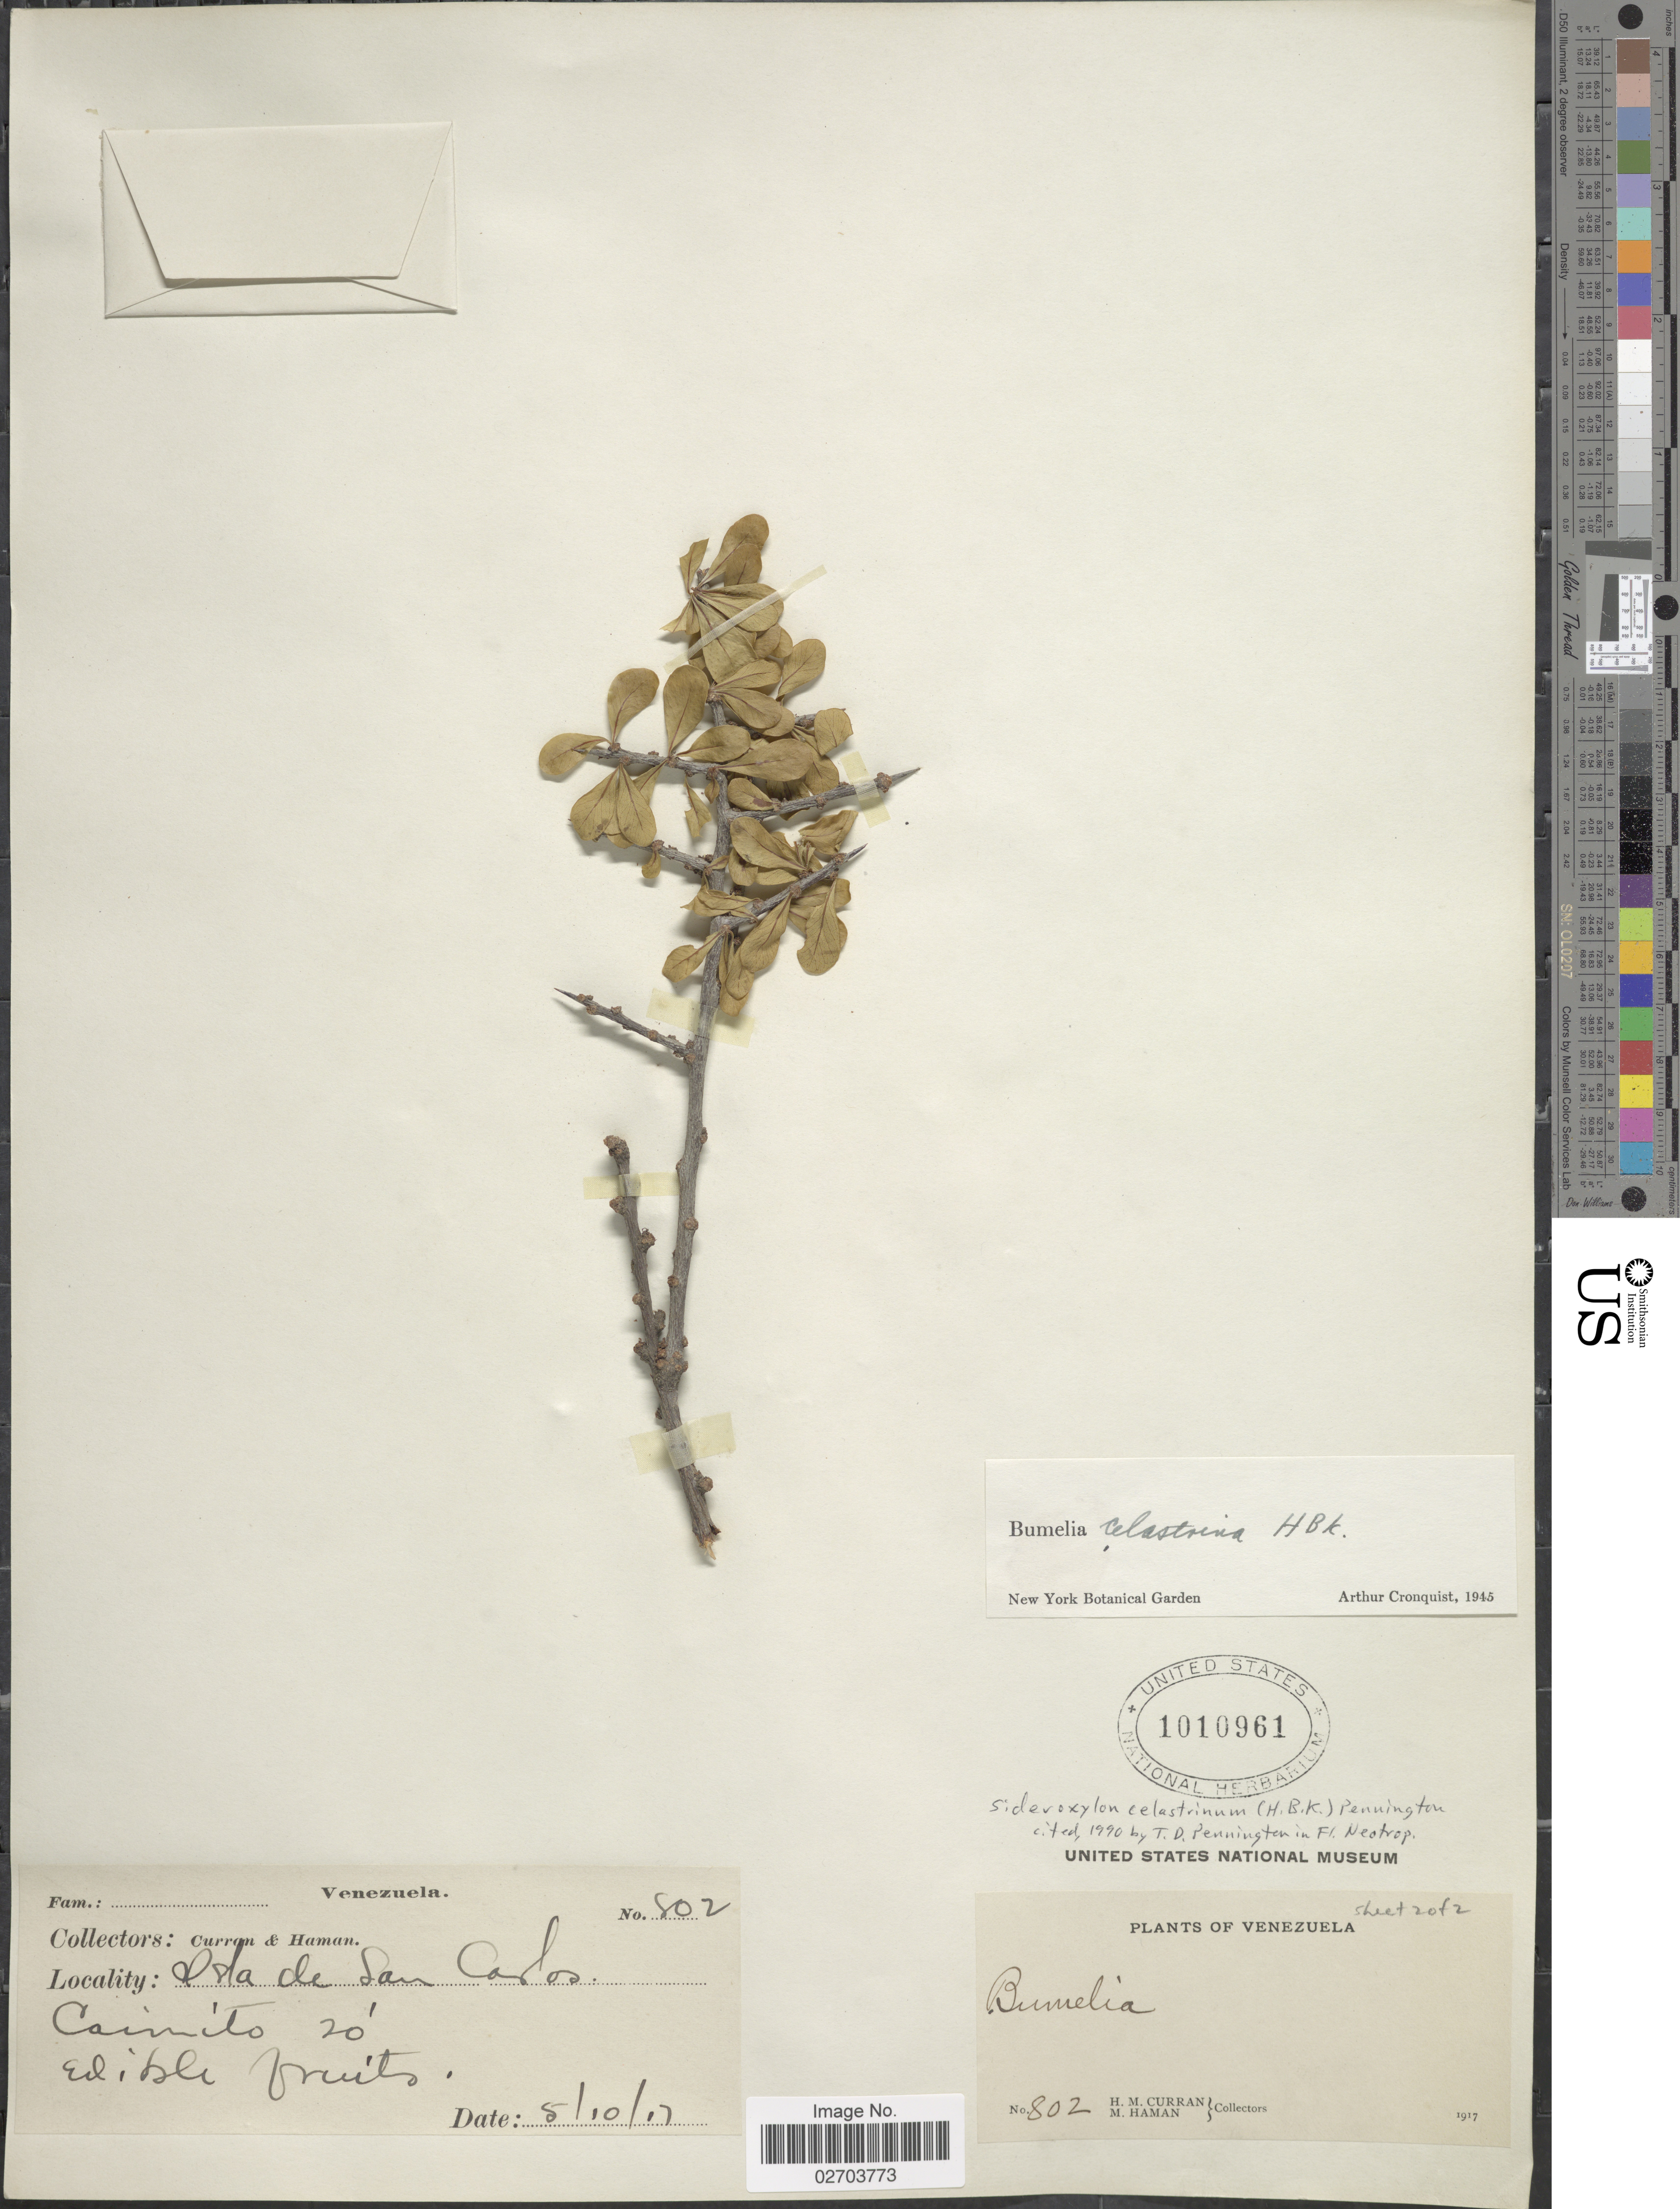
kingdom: Plantae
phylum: Tracheophyta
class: Magnoliopsida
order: Ericales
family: Sapotaceae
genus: Sideroxylon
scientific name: Sideroxylon celastrinum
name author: (Kunth) T.D. Penn.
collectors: H. M. Curran & M. Haman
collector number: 802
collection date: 1917-10-05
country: Venezuela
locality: Isla de San Carlos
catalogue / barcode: US 1010961